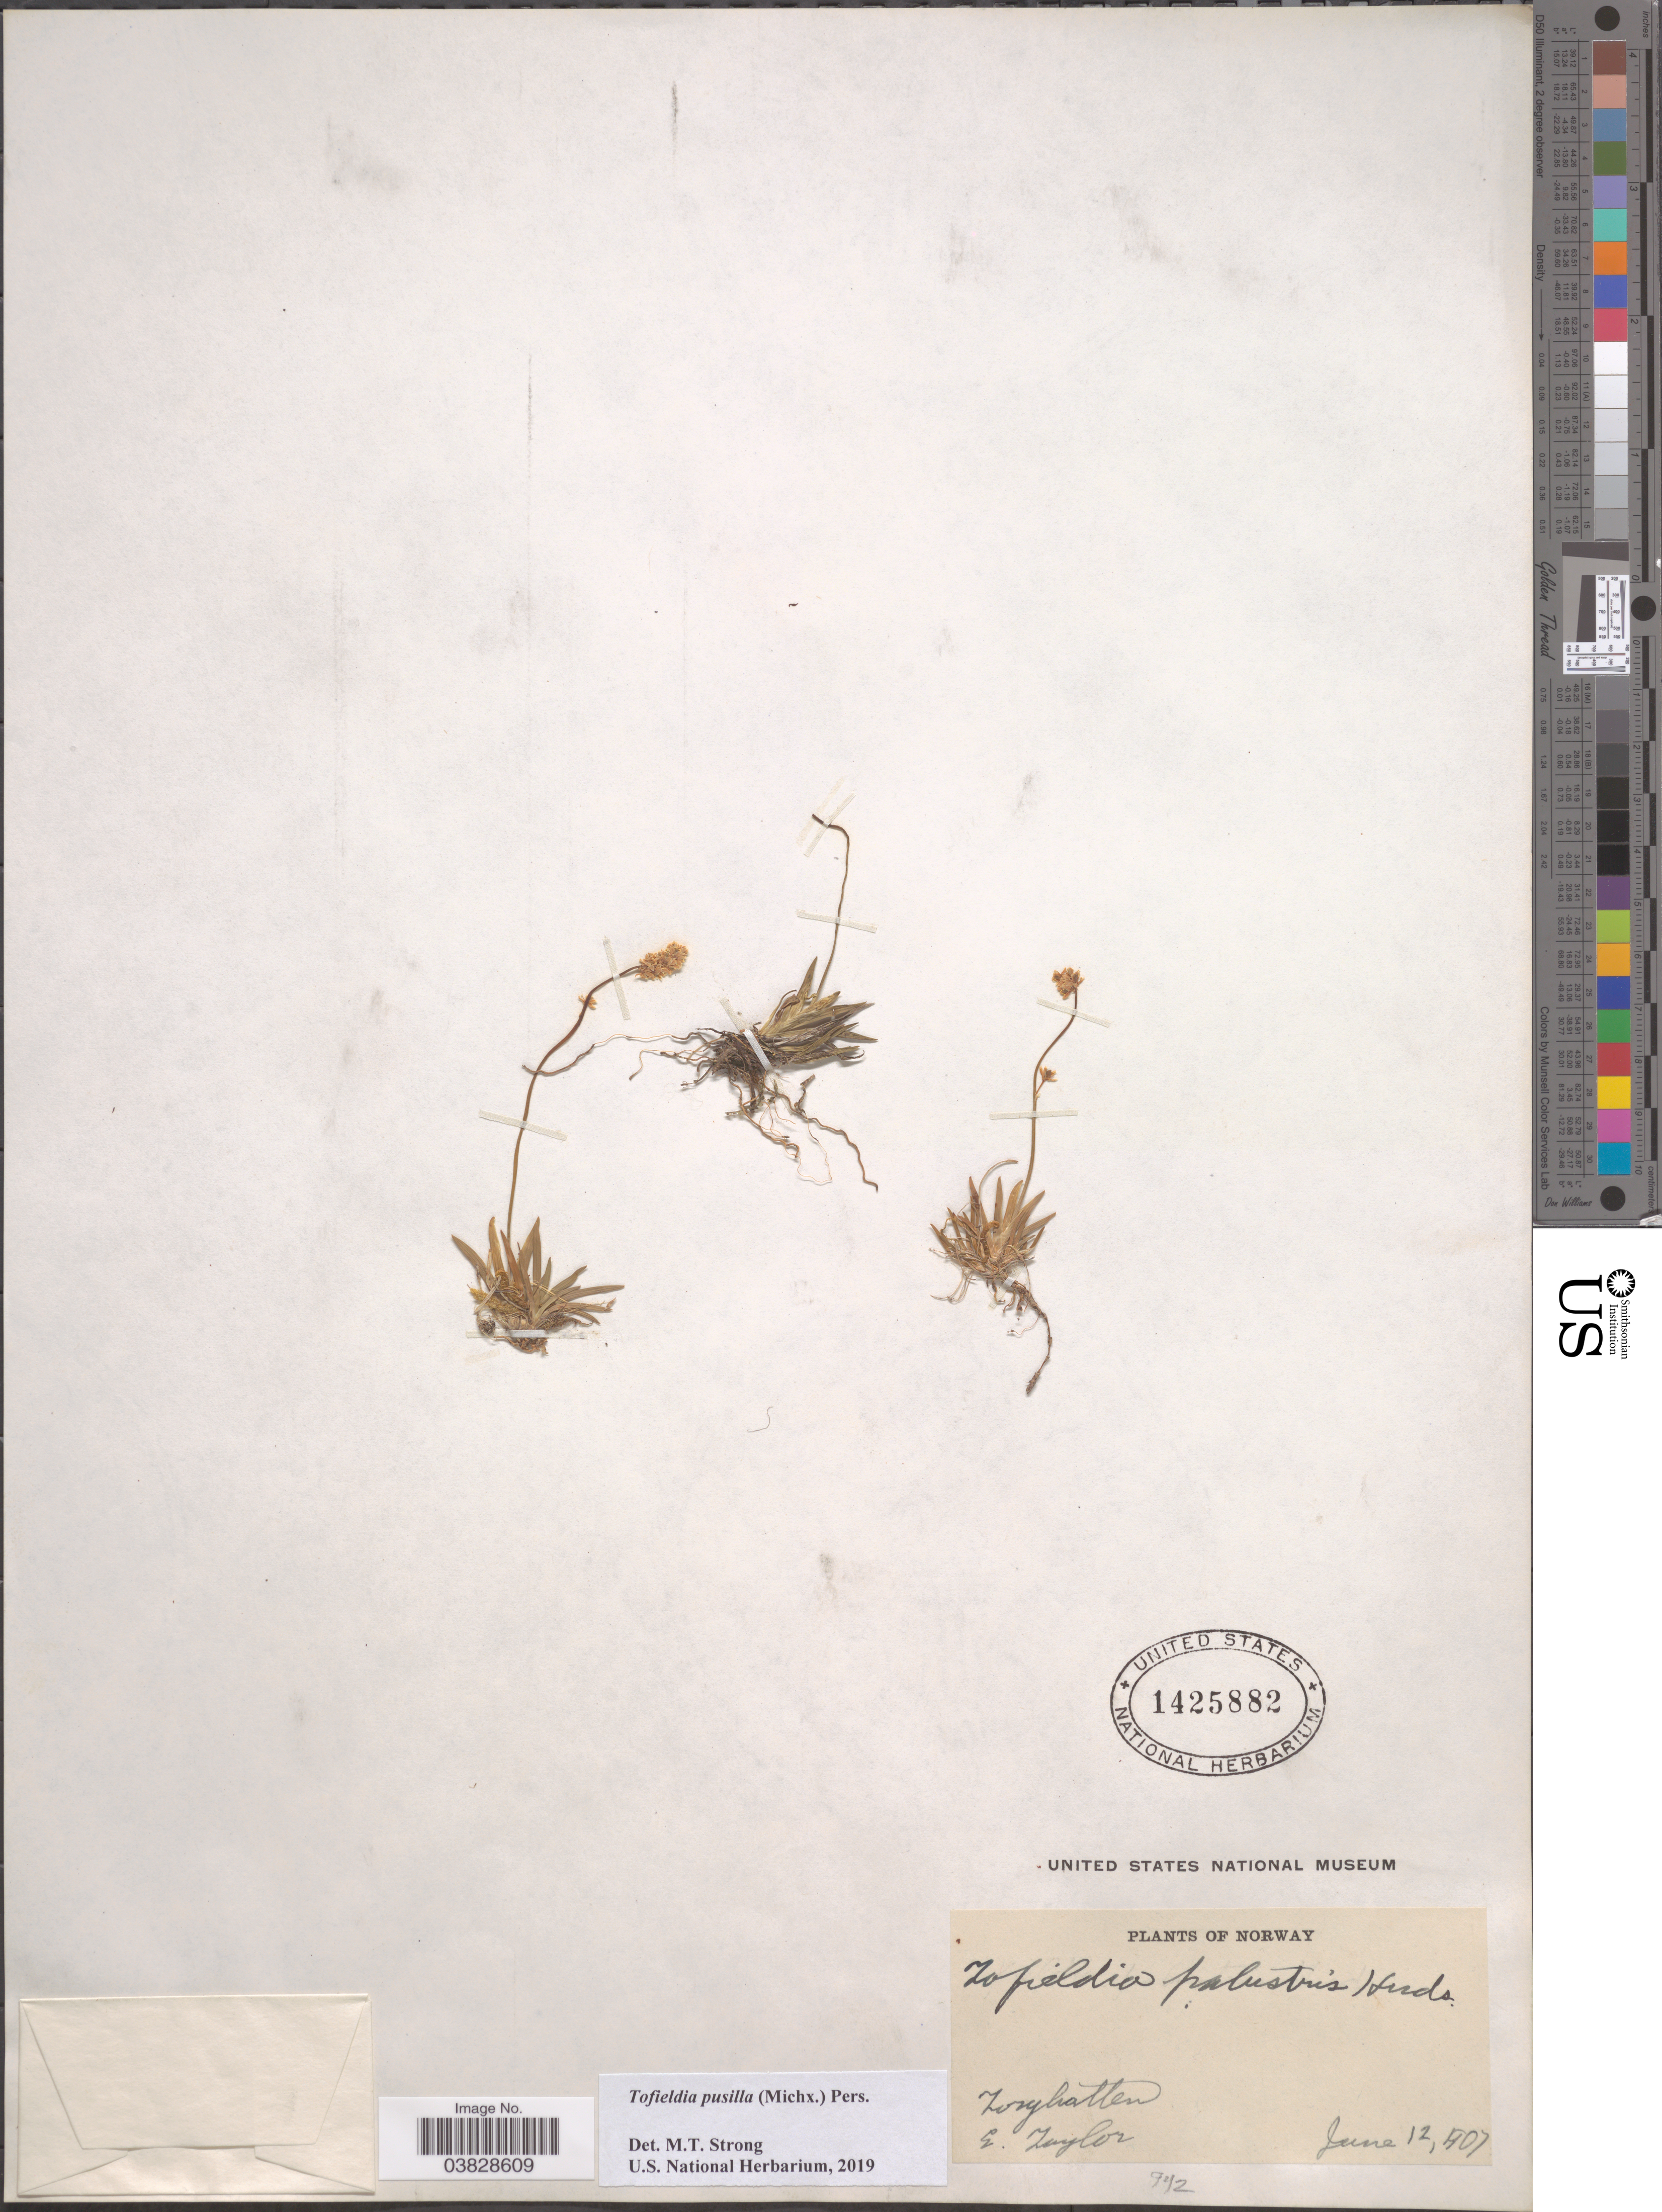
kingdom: Plantae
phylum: Tracheophyta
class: Liliopsida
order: Alismatales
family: Tofieldiaceae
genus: Tofieldia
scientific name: Tofieldia pusilla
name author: (Michx.) Pers.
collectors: E. Taylor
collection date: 1907-06-12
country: Norway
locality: Torghatten.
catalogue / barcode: US 1425882